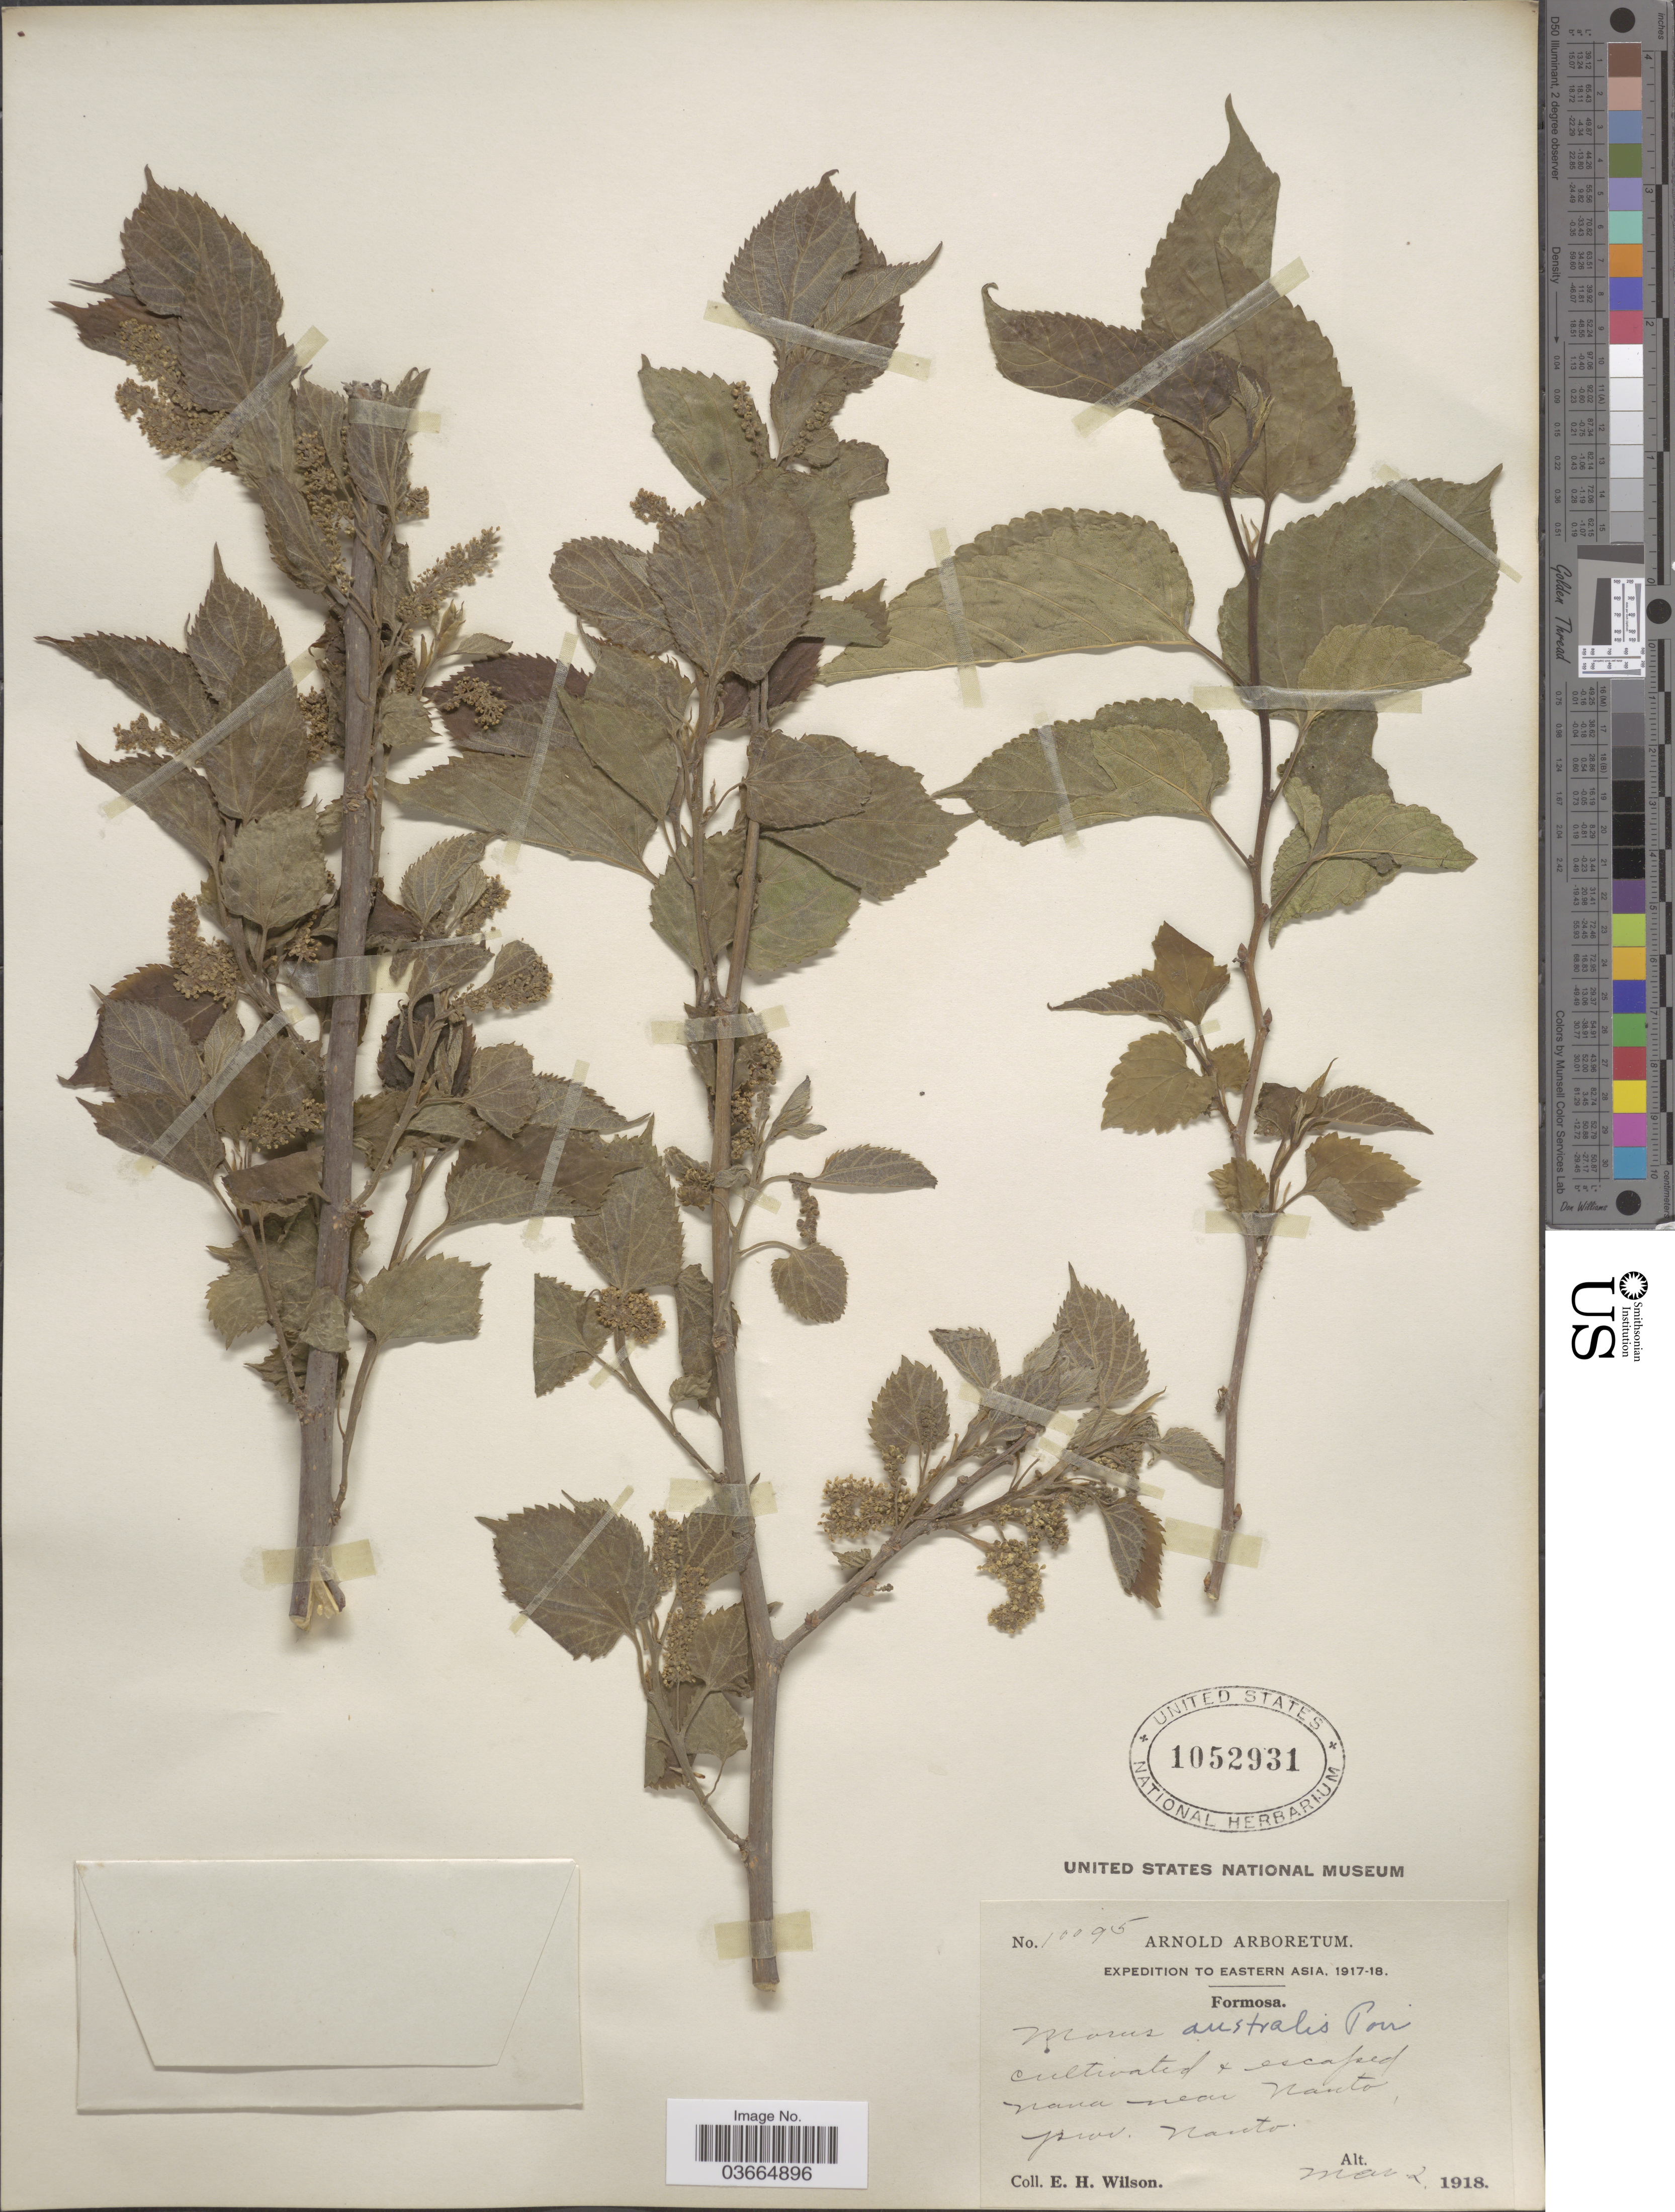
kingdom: Plantae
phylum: Tracheophyta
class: Magnoliopsida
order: Rosales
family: Moraceae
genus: Morus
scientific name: Morus acidosa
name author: Griff.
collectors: E. Wilson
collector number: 10095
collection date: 1918-03-02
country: Taiwan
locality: Eastern Asia. Formosa. Nana near Nanto Prov. Nanto.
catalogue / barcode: US 1052931